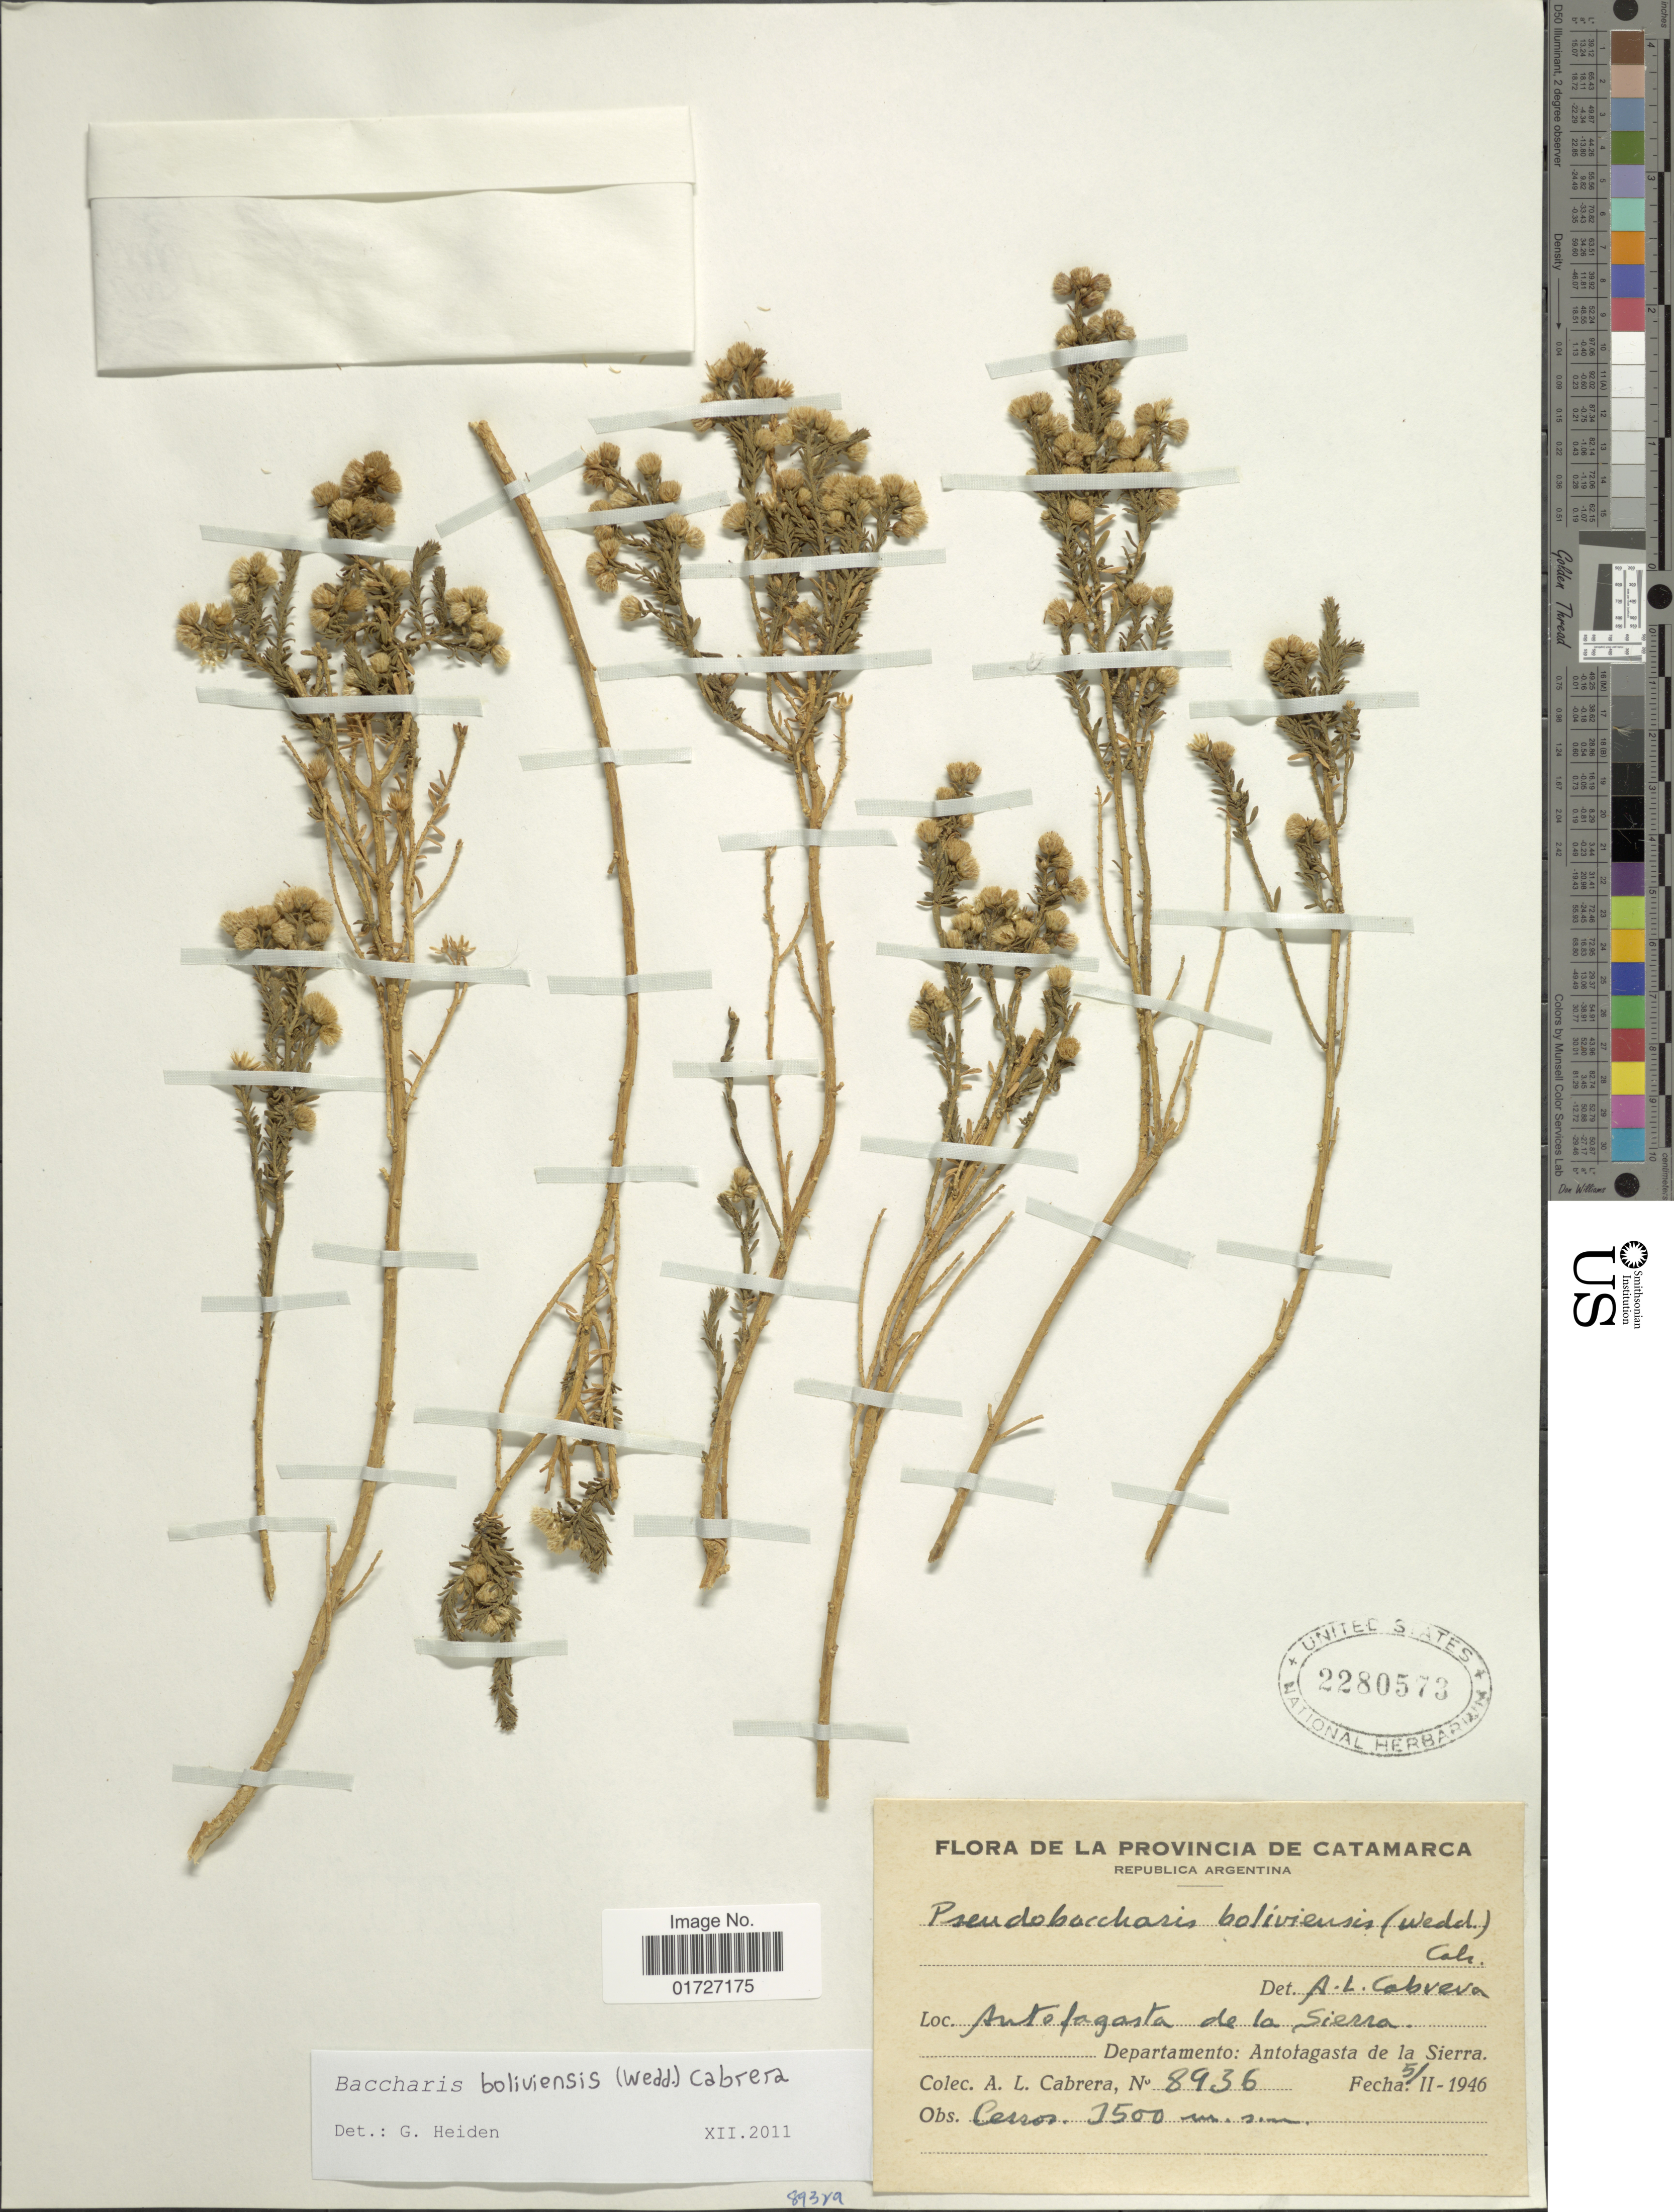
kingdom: Plantae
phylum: Tracheophyta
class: Magnoliopsida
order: Asterales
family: Asteraceae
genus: Baccharis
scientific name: Baccharis bolivensis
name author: (Wedd.) Cabrera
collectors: A. L. Cabrera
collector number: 8936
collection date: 1946-02-05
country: Argentina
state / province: Catamarca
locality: Republica Argentina, Antofagasta de la Sierra, Departamento Antotagasta de la Sierra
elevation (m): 1500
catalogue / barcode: US 2280573